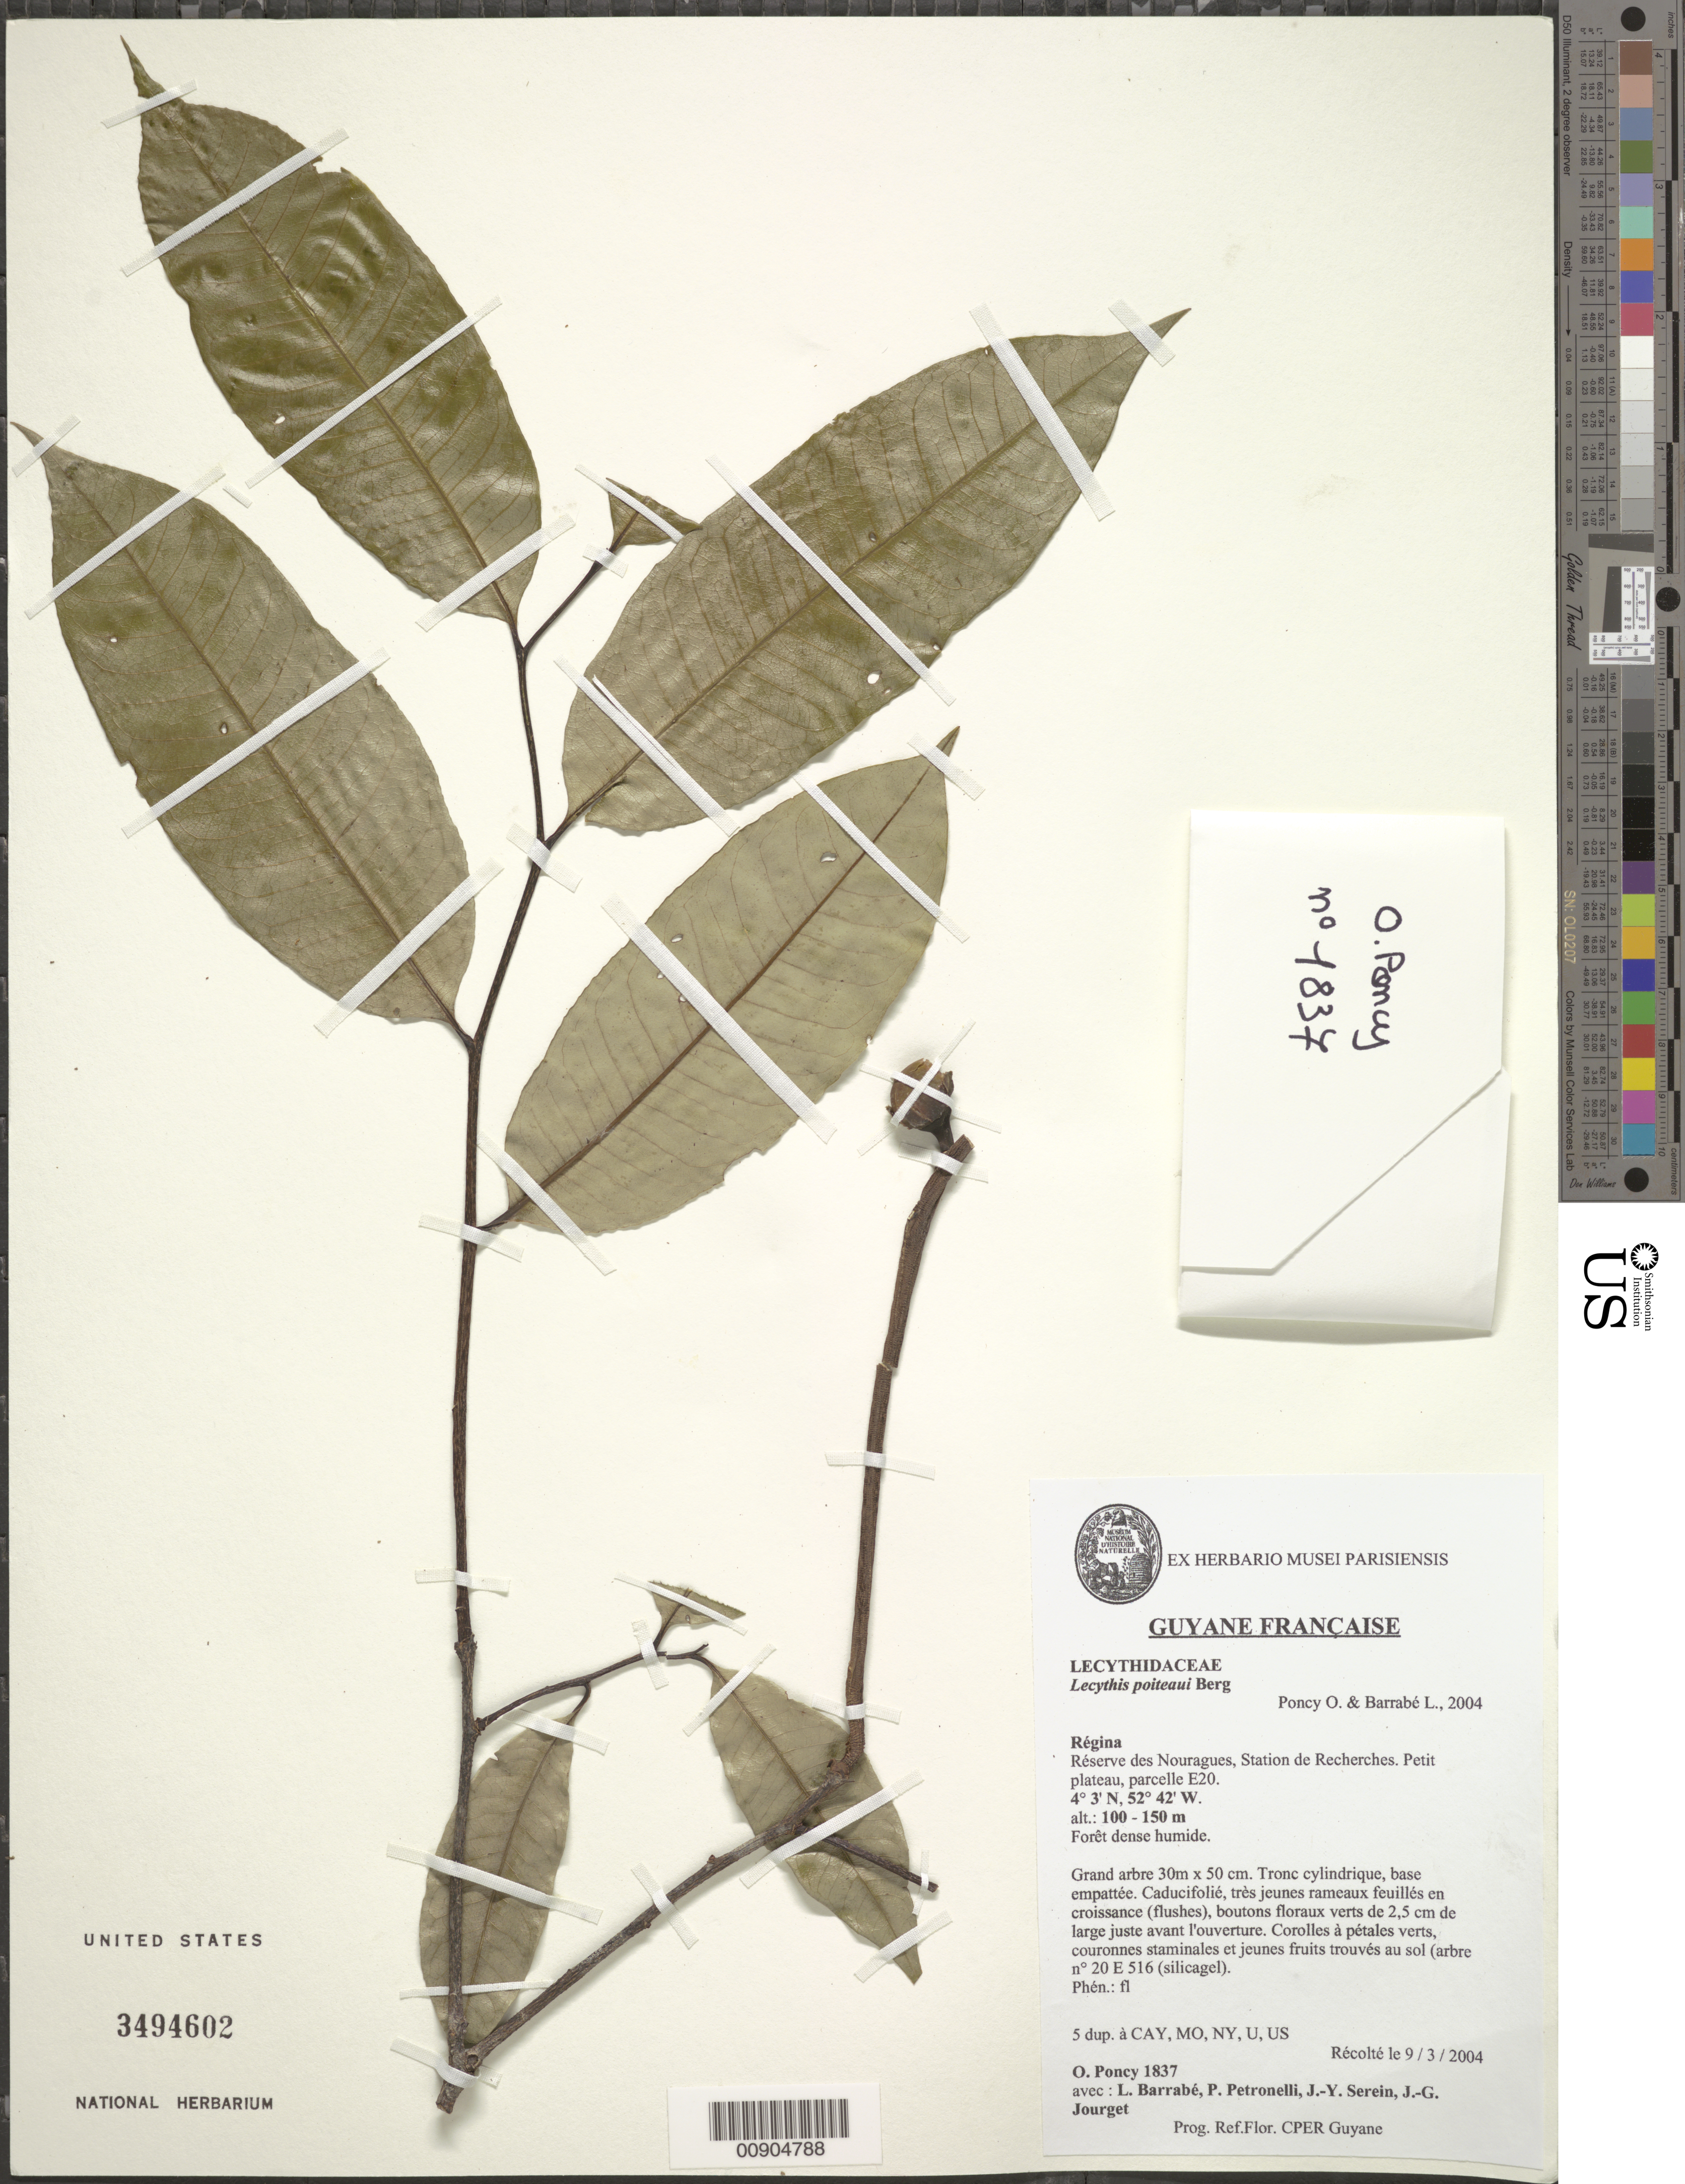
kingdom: Plantae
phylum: Tracheophyta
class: Magnoliopsida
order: Ericales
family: Lecythidaceae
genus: Lecythis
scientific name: Lecythis poiteaui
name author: O. Berg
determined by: Poncy, O.; Barrabé, L.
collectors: O. Poncy, L. Barrabé, P. Petronelli, J. Serein & J. Jourget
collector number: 1837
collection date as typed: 9-Mar-04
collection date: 2004-03-09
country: French Guiana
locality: Régina, Réserve des Nouragues, Station de Recherches. Petit plateau, parcelle E20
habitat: Forêt dense humide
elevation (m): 100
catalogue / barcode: US 3494602